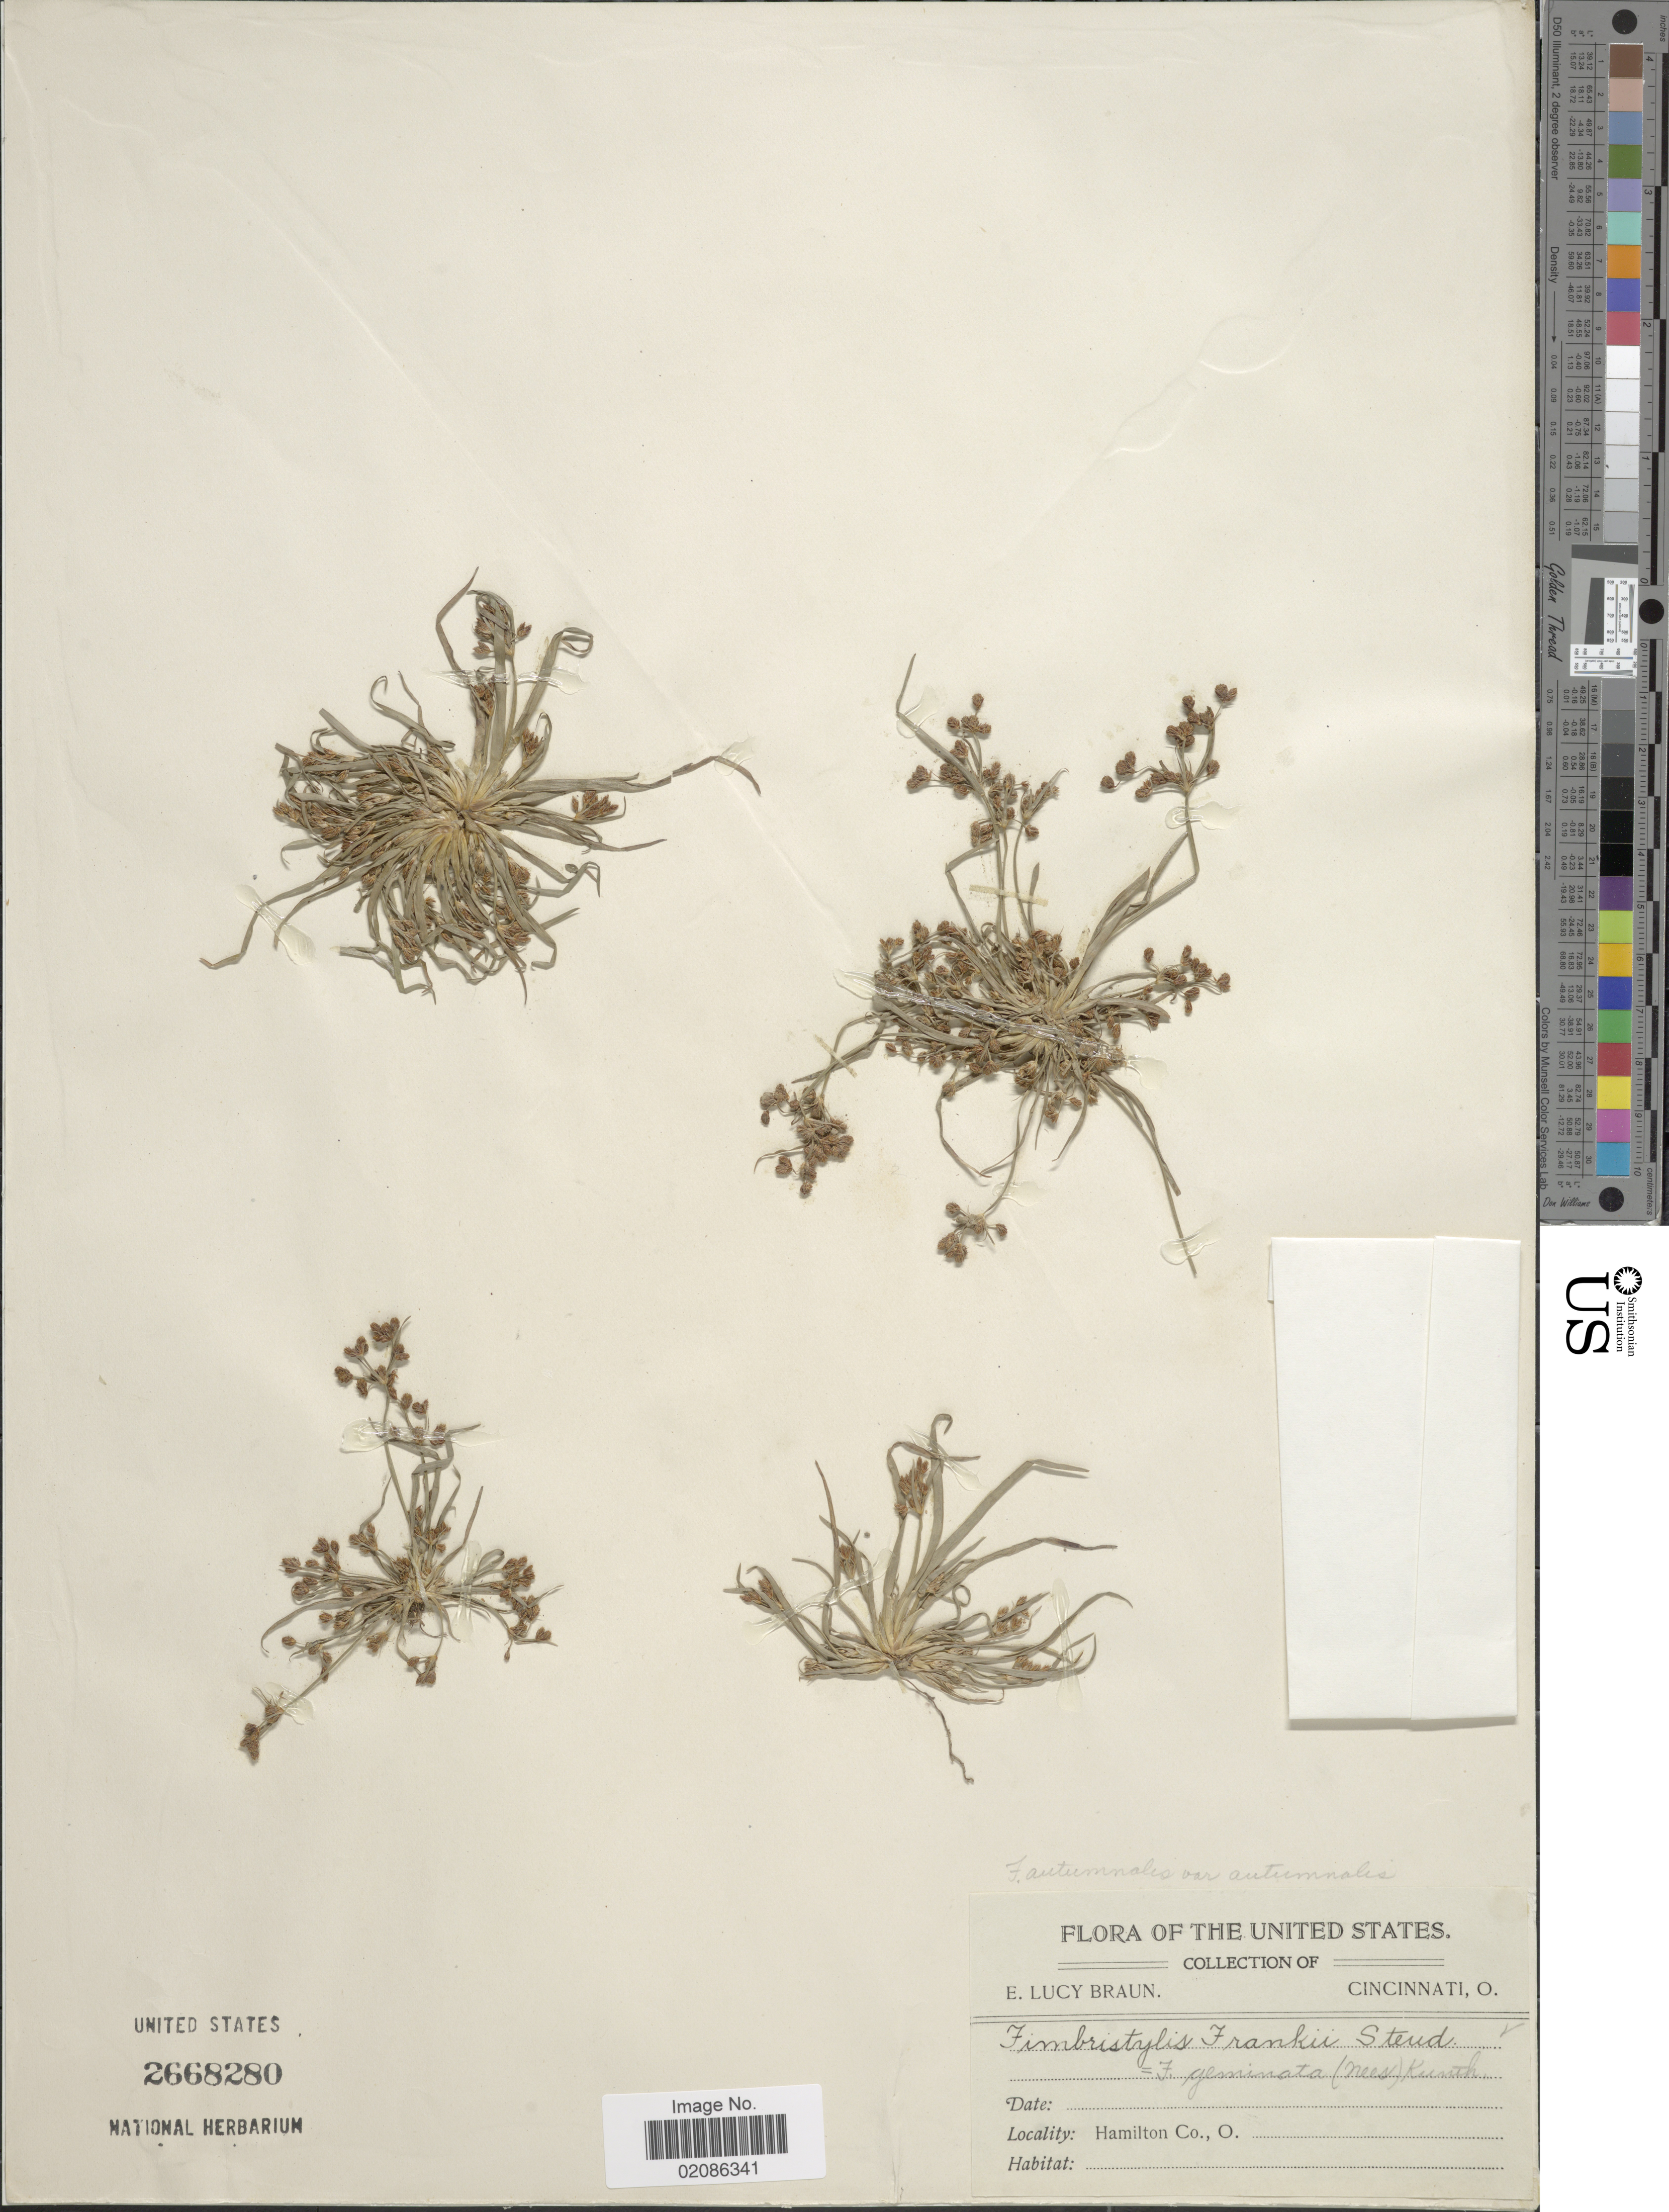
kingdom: Plantae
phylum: Tracheophyta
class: Liliopsida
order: Poales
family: Cyperaceae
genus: Fimbristylis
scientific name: Fimbristylis autumnalis (L.) Roem. & Schult.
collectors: E. L. Braun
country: United States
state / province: Ohio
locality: Hamilton Co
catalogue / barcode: US 2668280